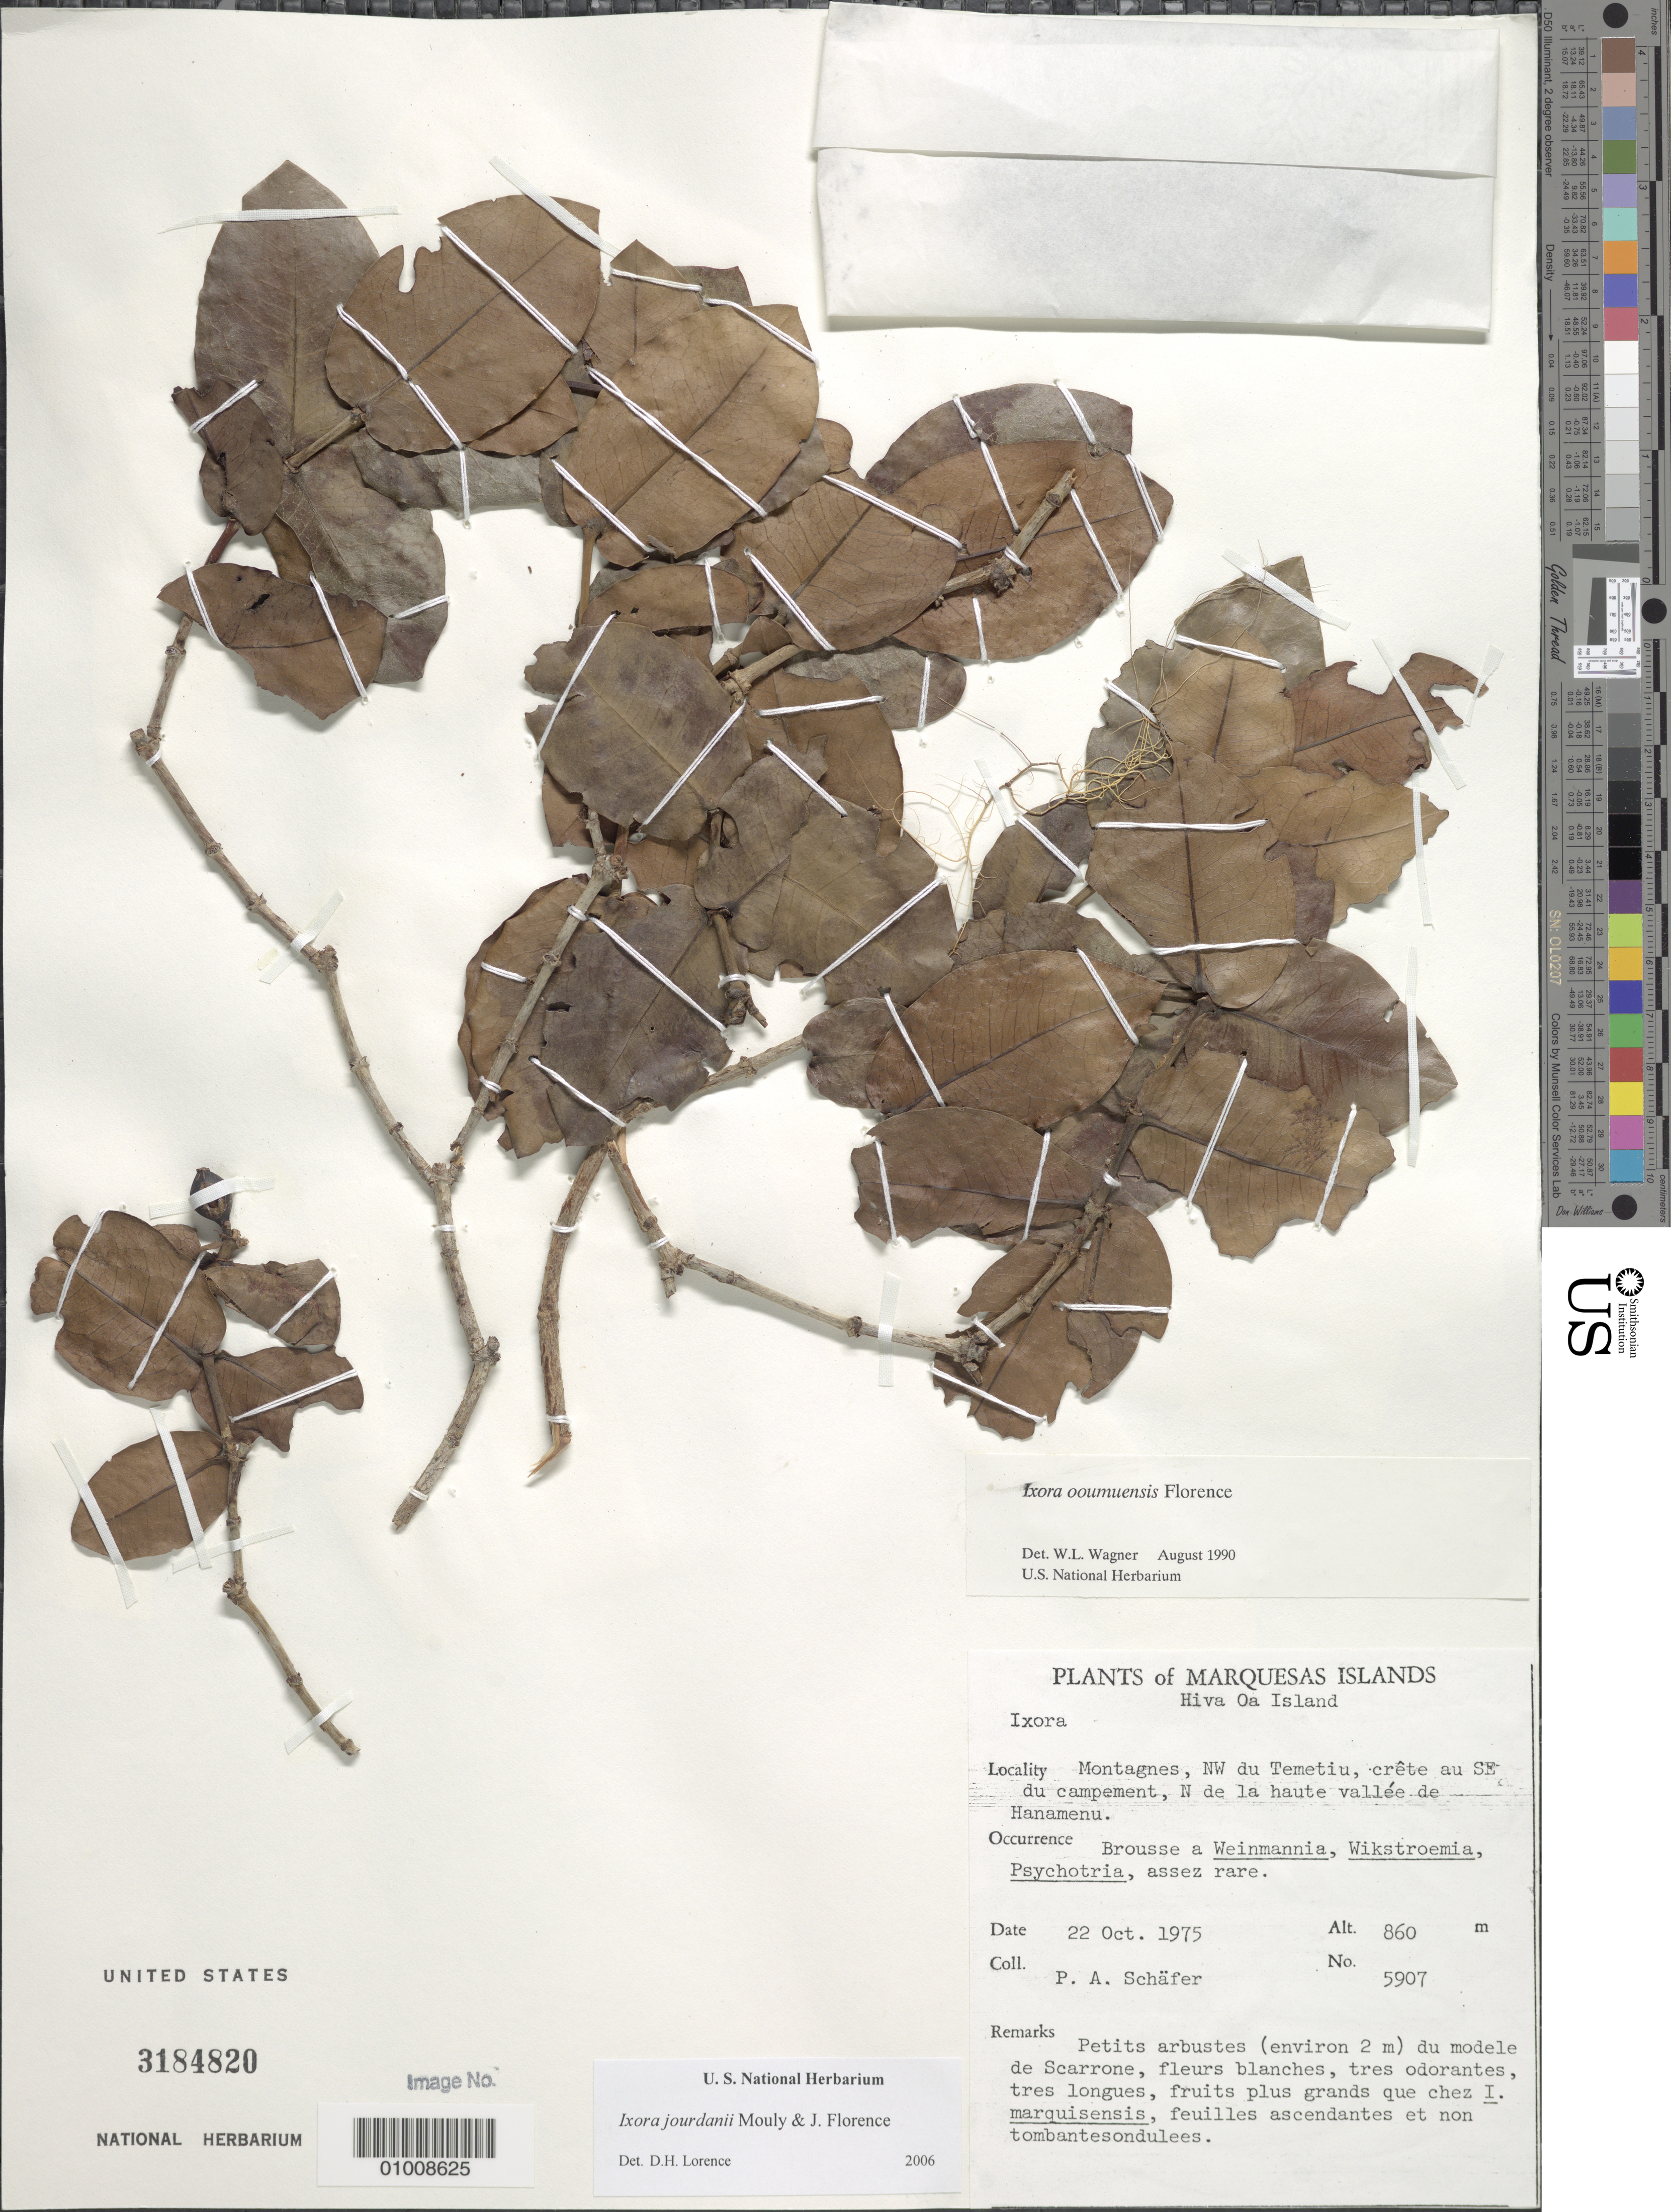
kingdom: Plantae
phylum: Tracheophyta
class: Magnoliopsida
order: Gentianales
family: Rubiaceae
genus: Ixora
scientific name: Ixora jourdanii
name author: Mouly & J. Florence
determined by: Lorence, David H., (PTBG), National Tropical Botanical Garden (UNITED STATES)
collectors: P. A. Schäfer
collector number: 5907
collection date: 1975-10-22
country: French Polynesia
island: Hiva Oa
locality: Montagnes NW du Temetiu, crête au SE du campement, N de la haute vallée de Hanamenu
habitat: Brousse à Weinmannia, Wikstroemia, Psychotria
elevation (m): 860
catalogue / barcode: US 3184820